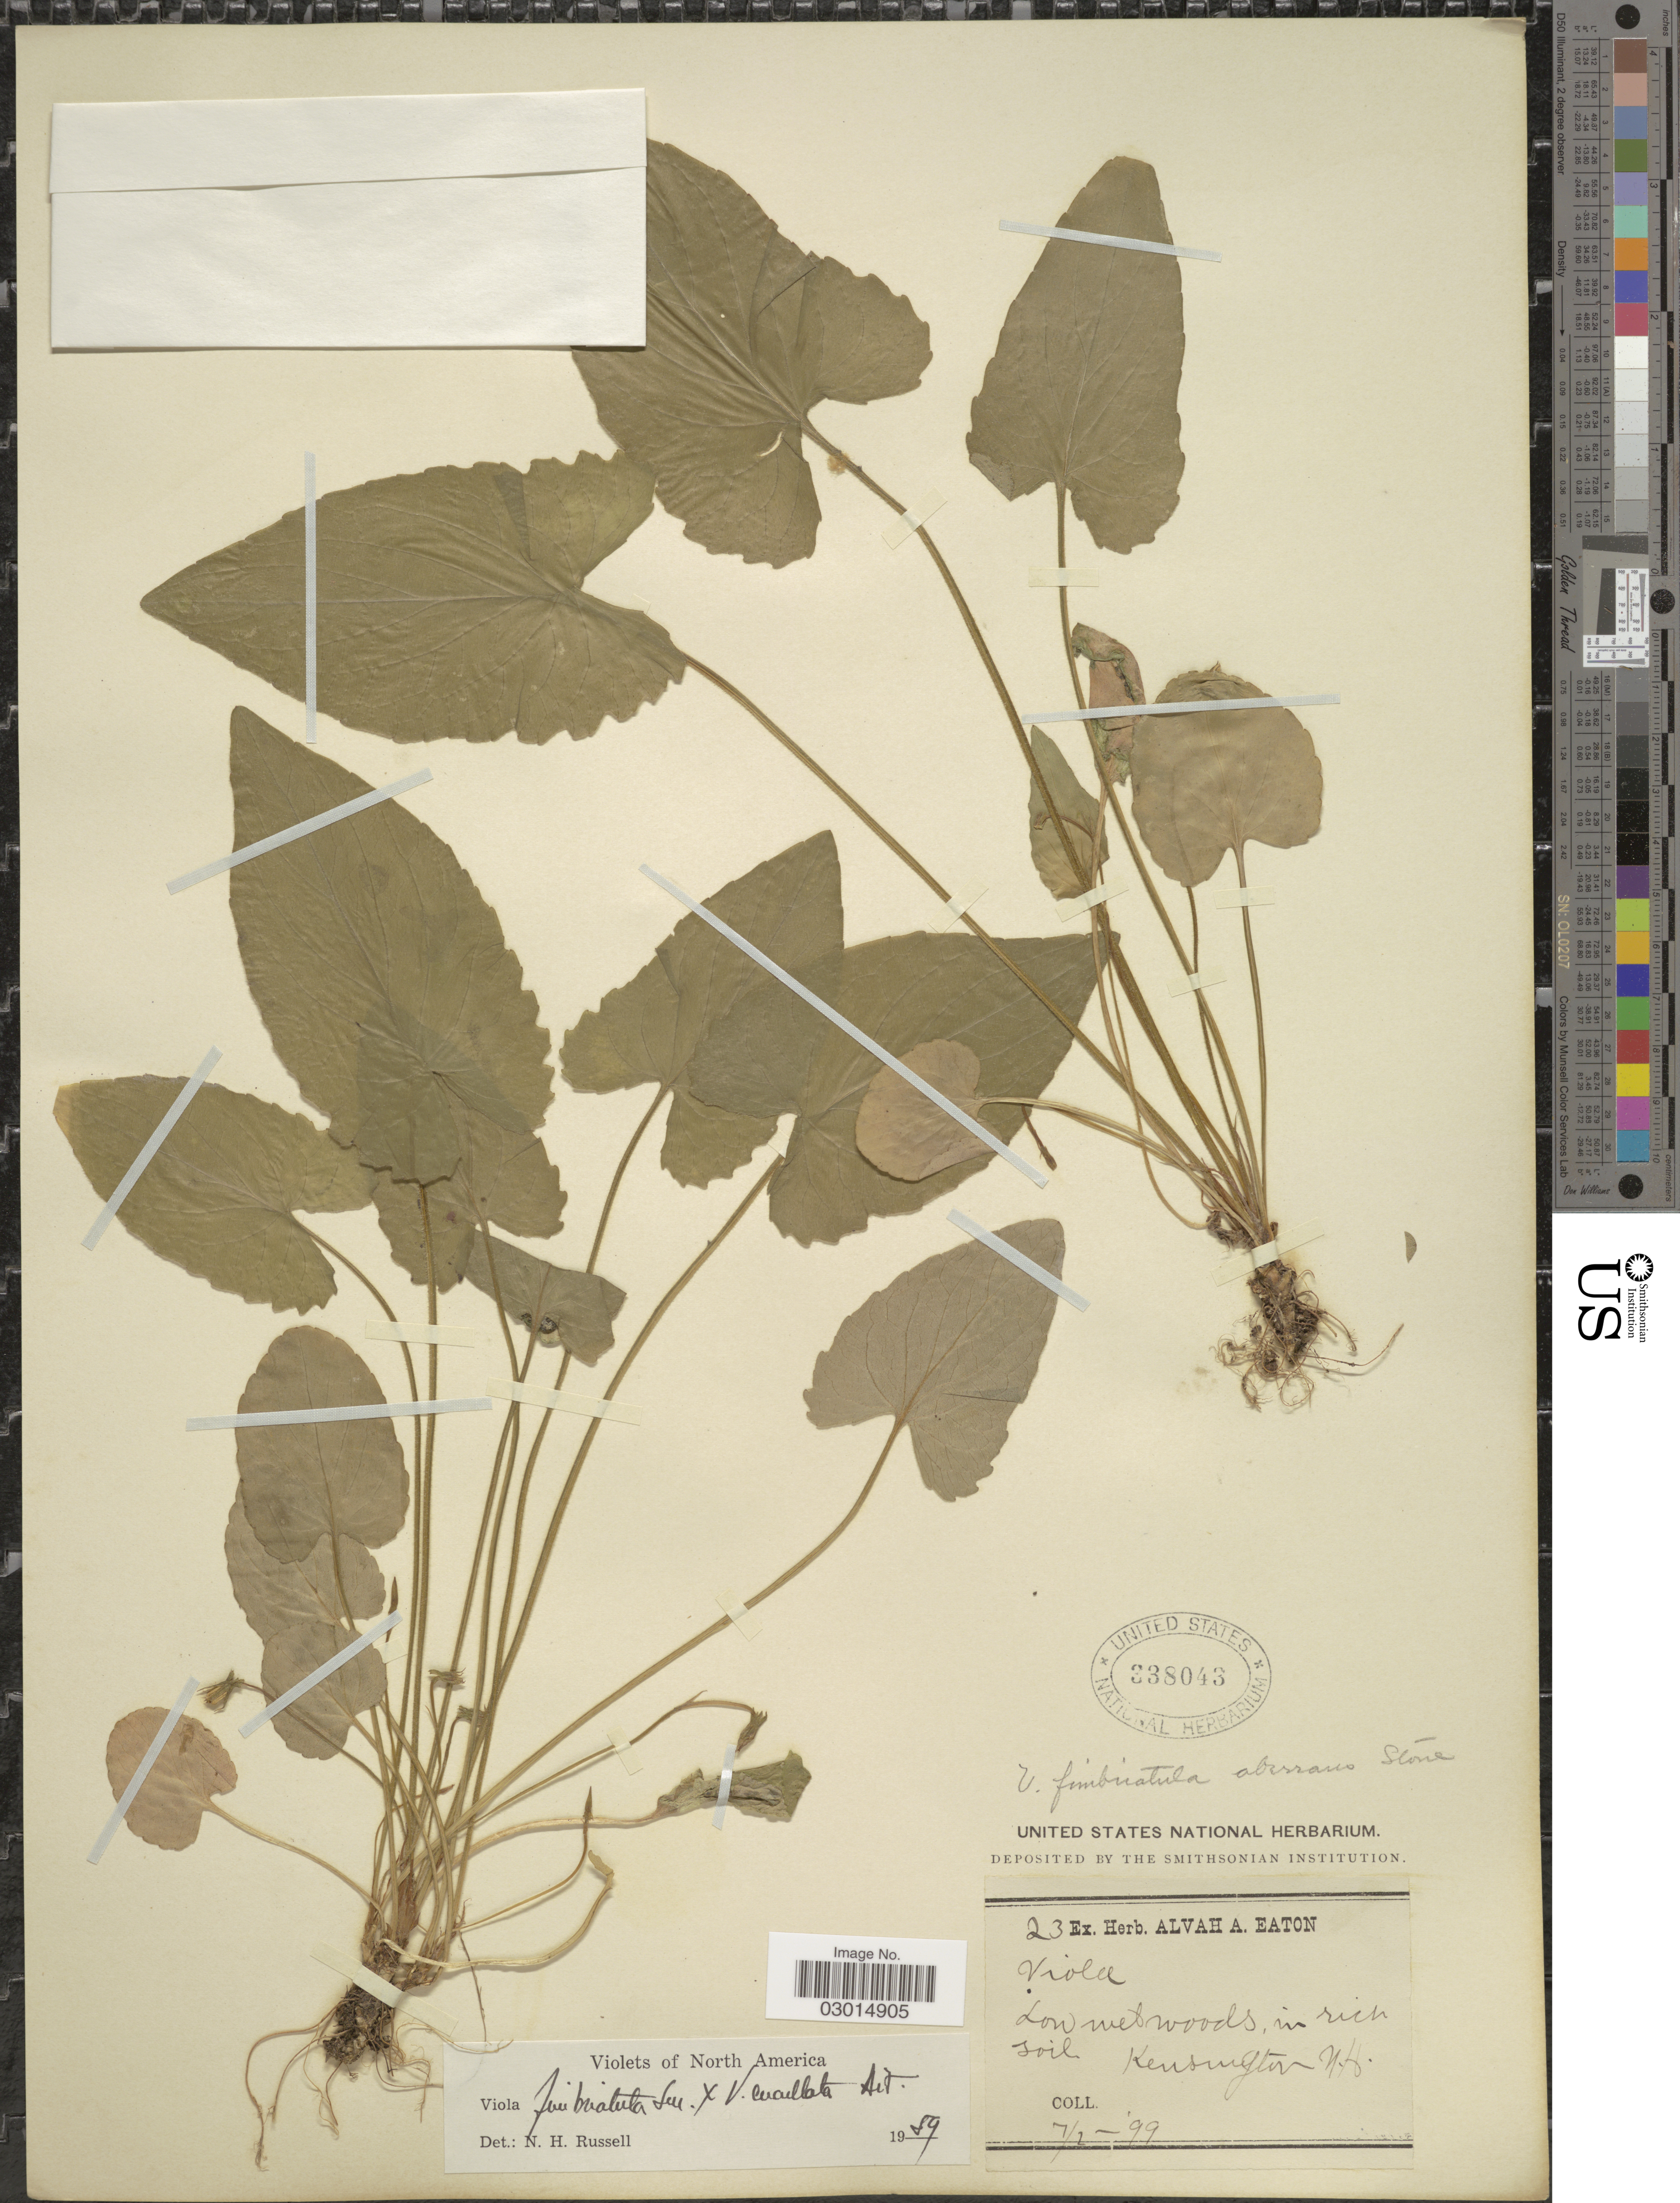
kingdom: Plantae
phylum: Tracheophyta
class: Magnoliopsida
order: Malpighiales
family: Violaceae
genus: Viola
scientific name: Viola fimbriatula x V. cucullata Aiton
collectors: ex herb. Alvah A. Eaton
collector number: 23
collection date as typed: Transcribed d/m/y: 2/7/99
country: United States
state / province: New Hampshire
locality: Kensington.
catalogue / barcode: US 338043